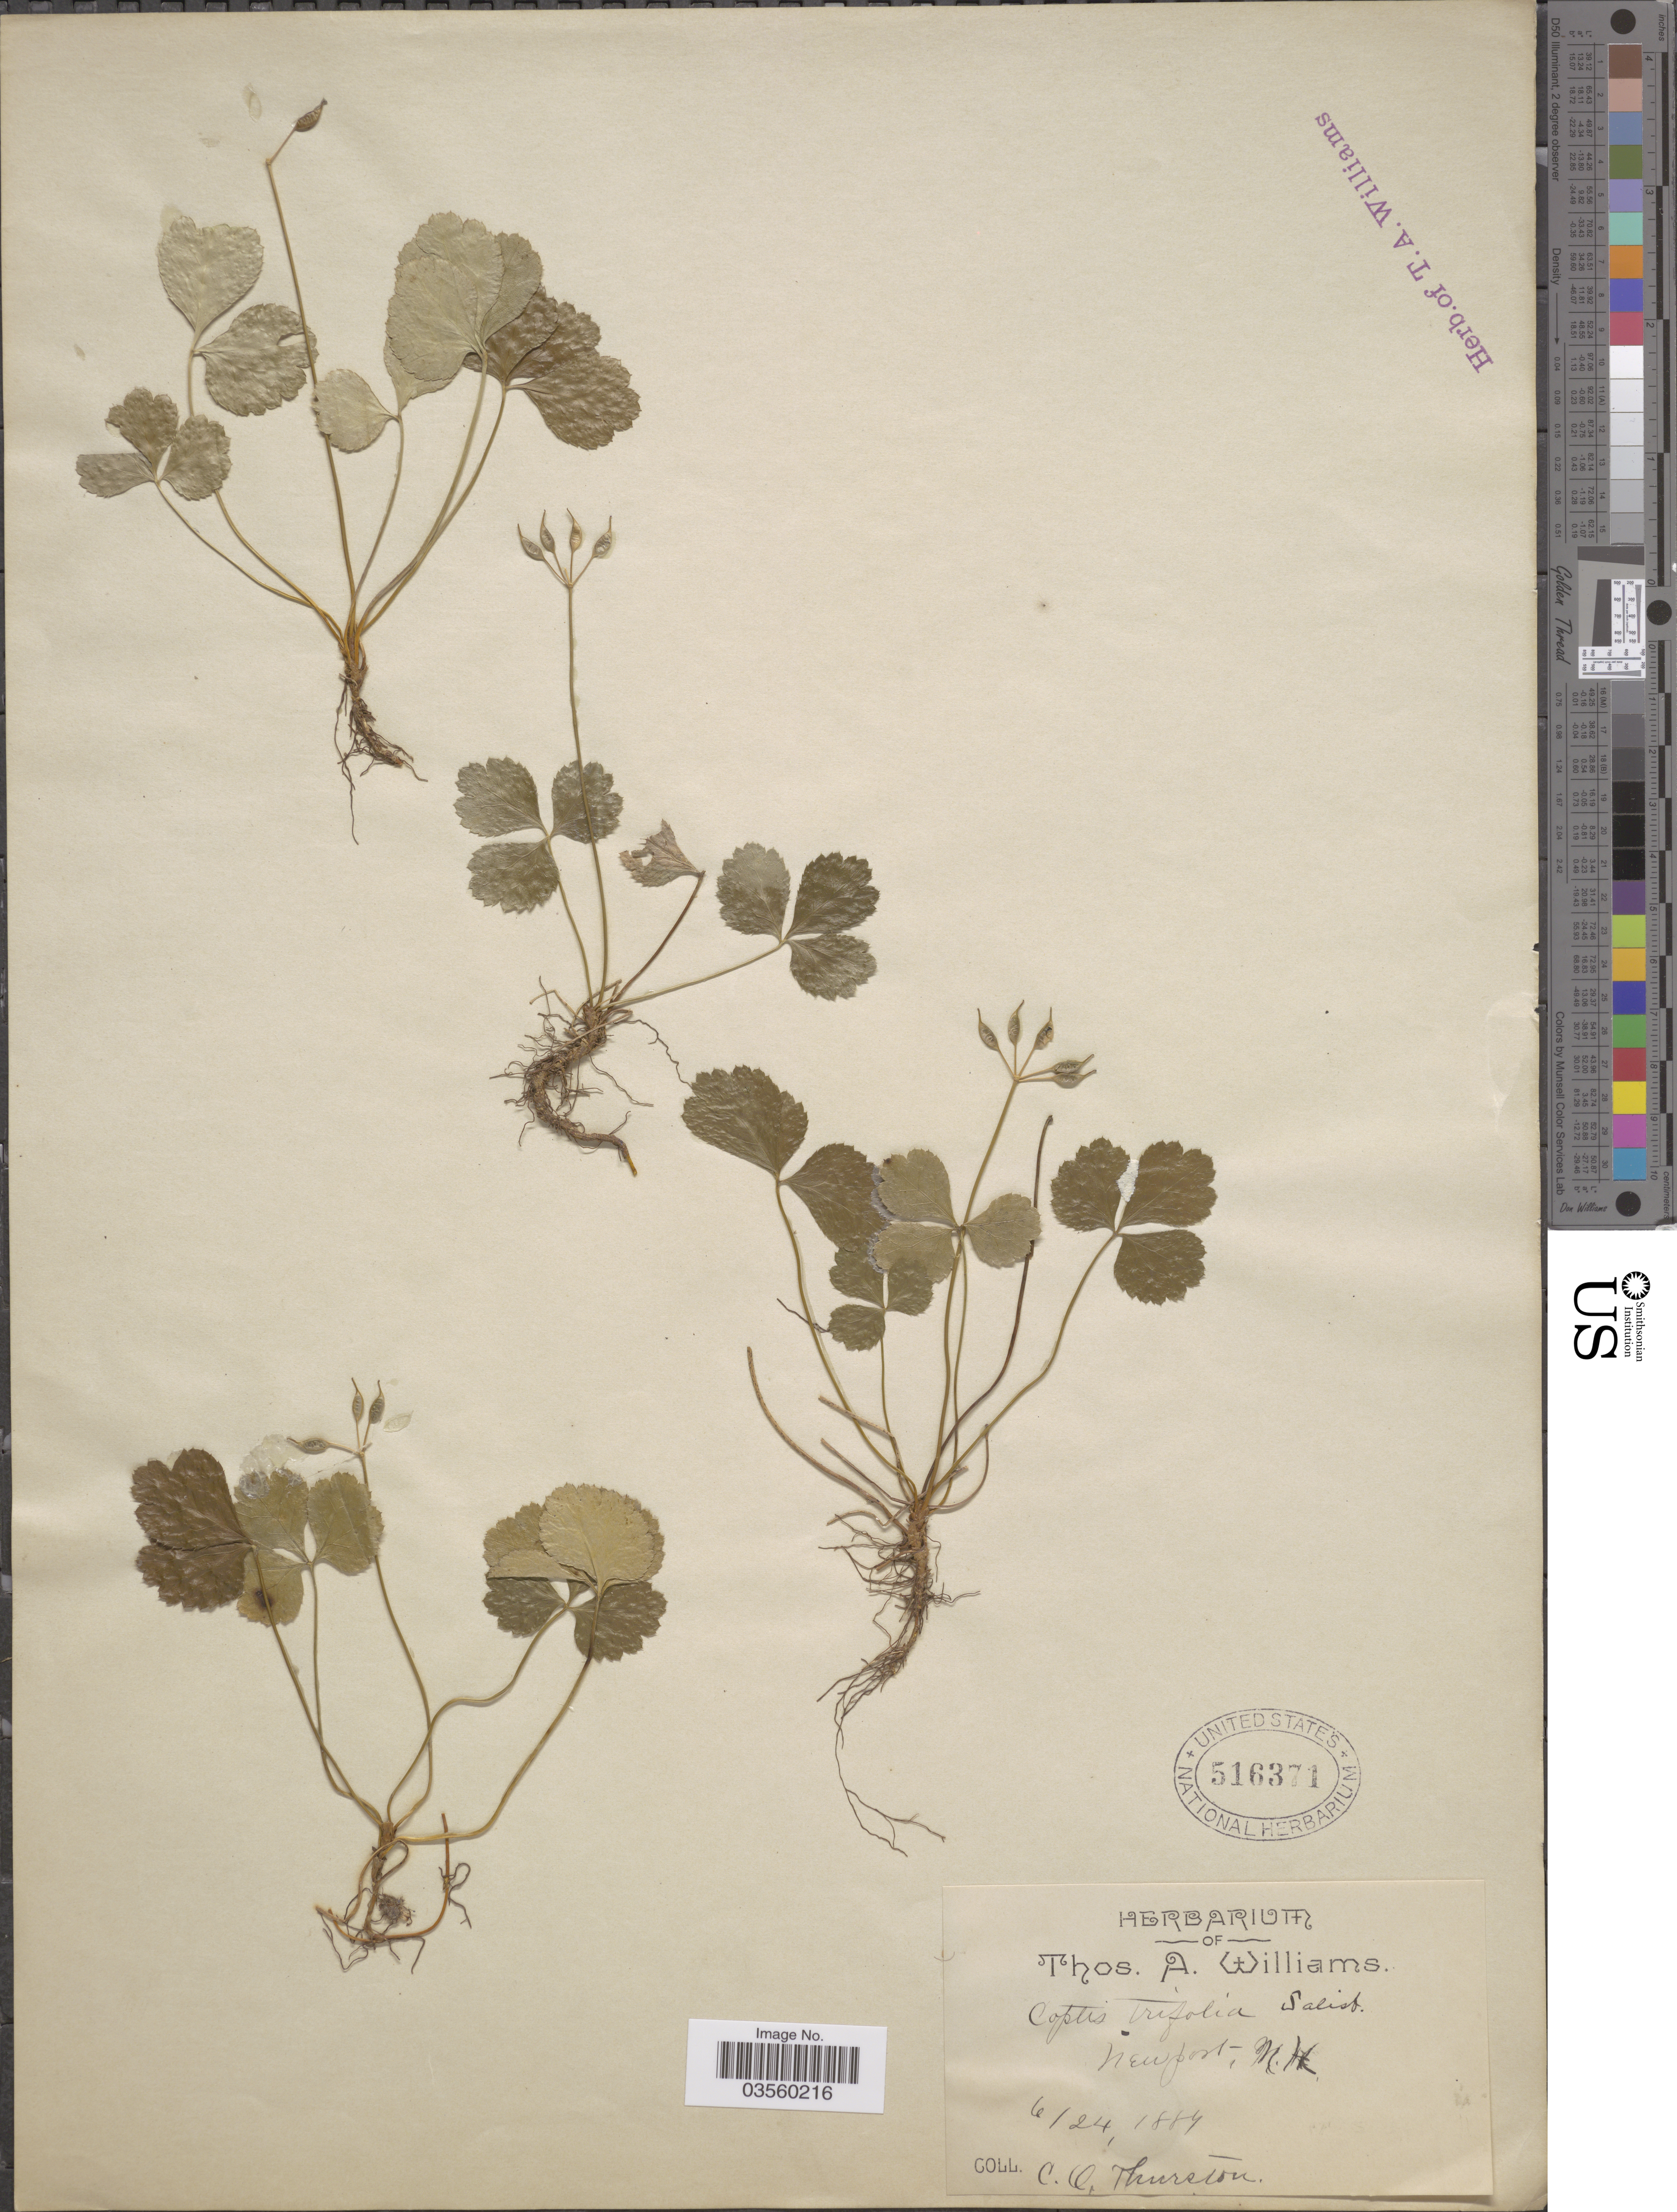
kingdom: Plantae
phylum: Tracheophyta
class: Magnoliopsida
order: Ranunculales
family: Ranunculaceae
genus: Coptis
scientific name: Coptis trifolia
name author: (L.) Salisb.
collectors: C. Thurston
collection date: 1884-06-24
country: United States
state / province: New Hampshire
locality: Newport.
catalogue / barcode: US 516371